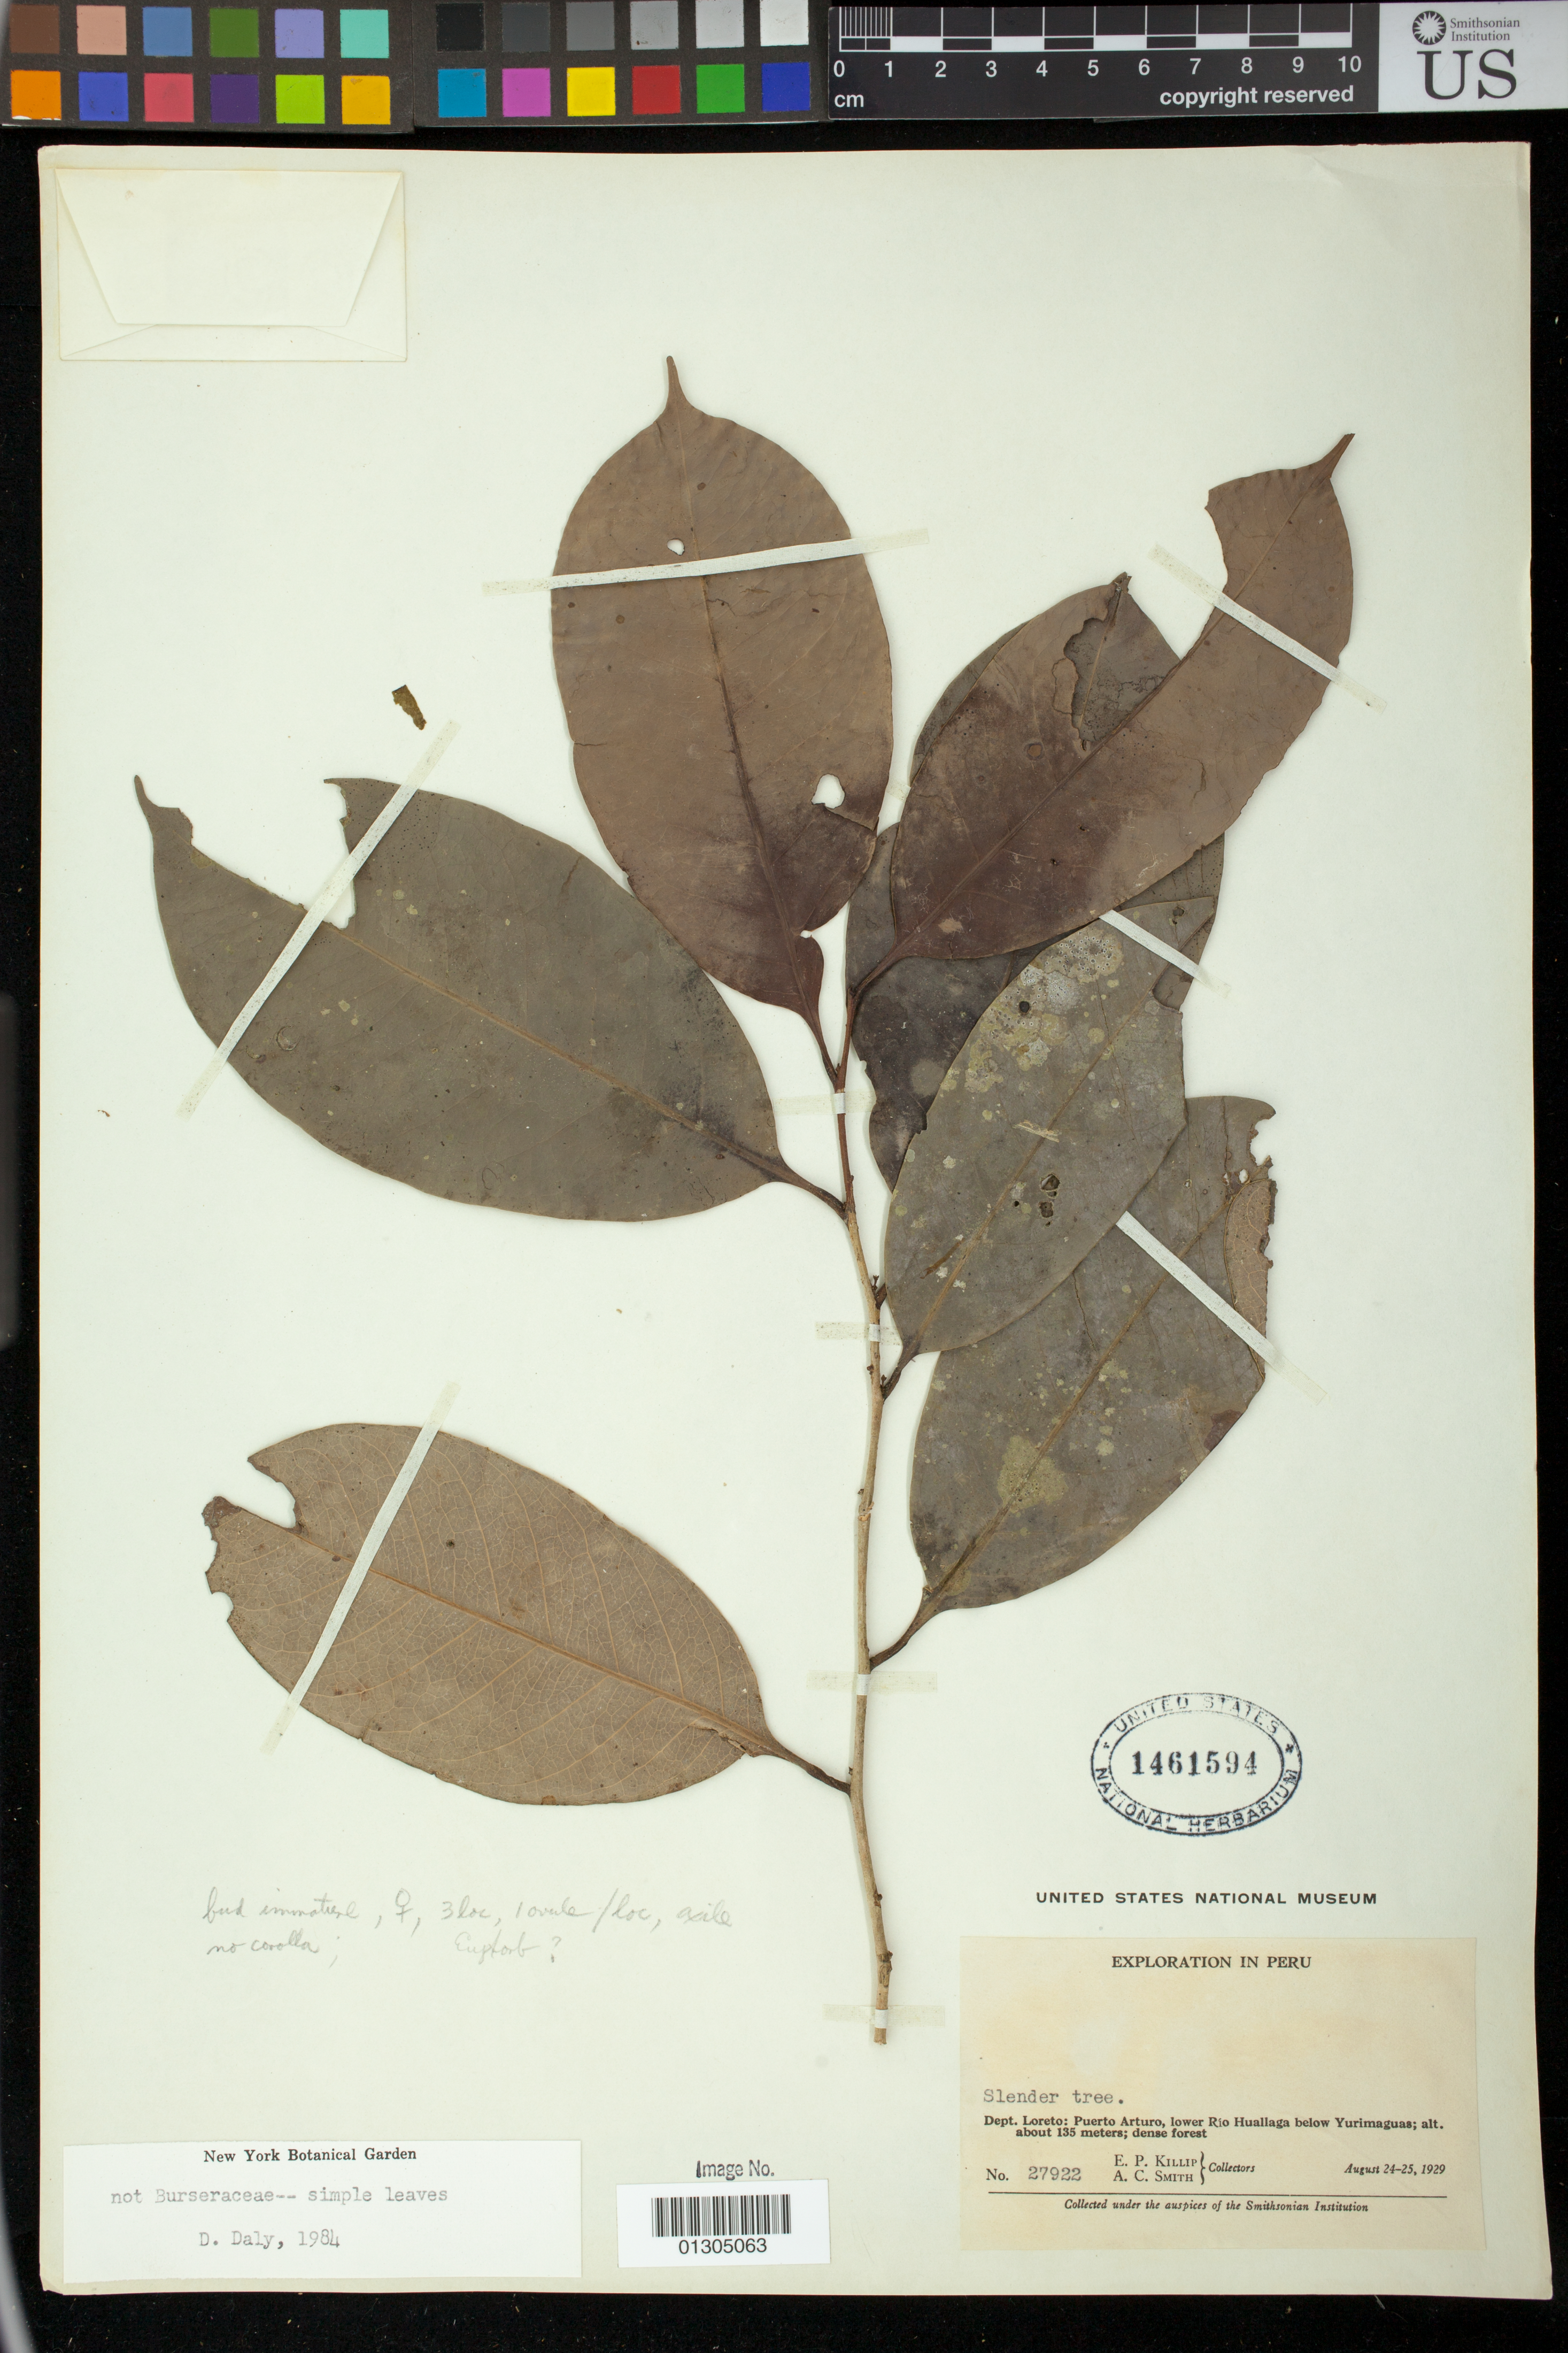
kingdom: Plantae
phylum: Tracheophyta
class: Magnoliopsida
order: Malpighiales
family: Euphorbiaceae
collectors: E. P. Killip & A. C. Smith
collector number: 27922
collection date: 1929-08-24/1929-08-25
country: Peru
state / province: Loreto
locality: Puerto Arturo, lower Rio Hiallaga below Yurimaguas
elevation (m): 135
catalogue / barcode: US 1461594